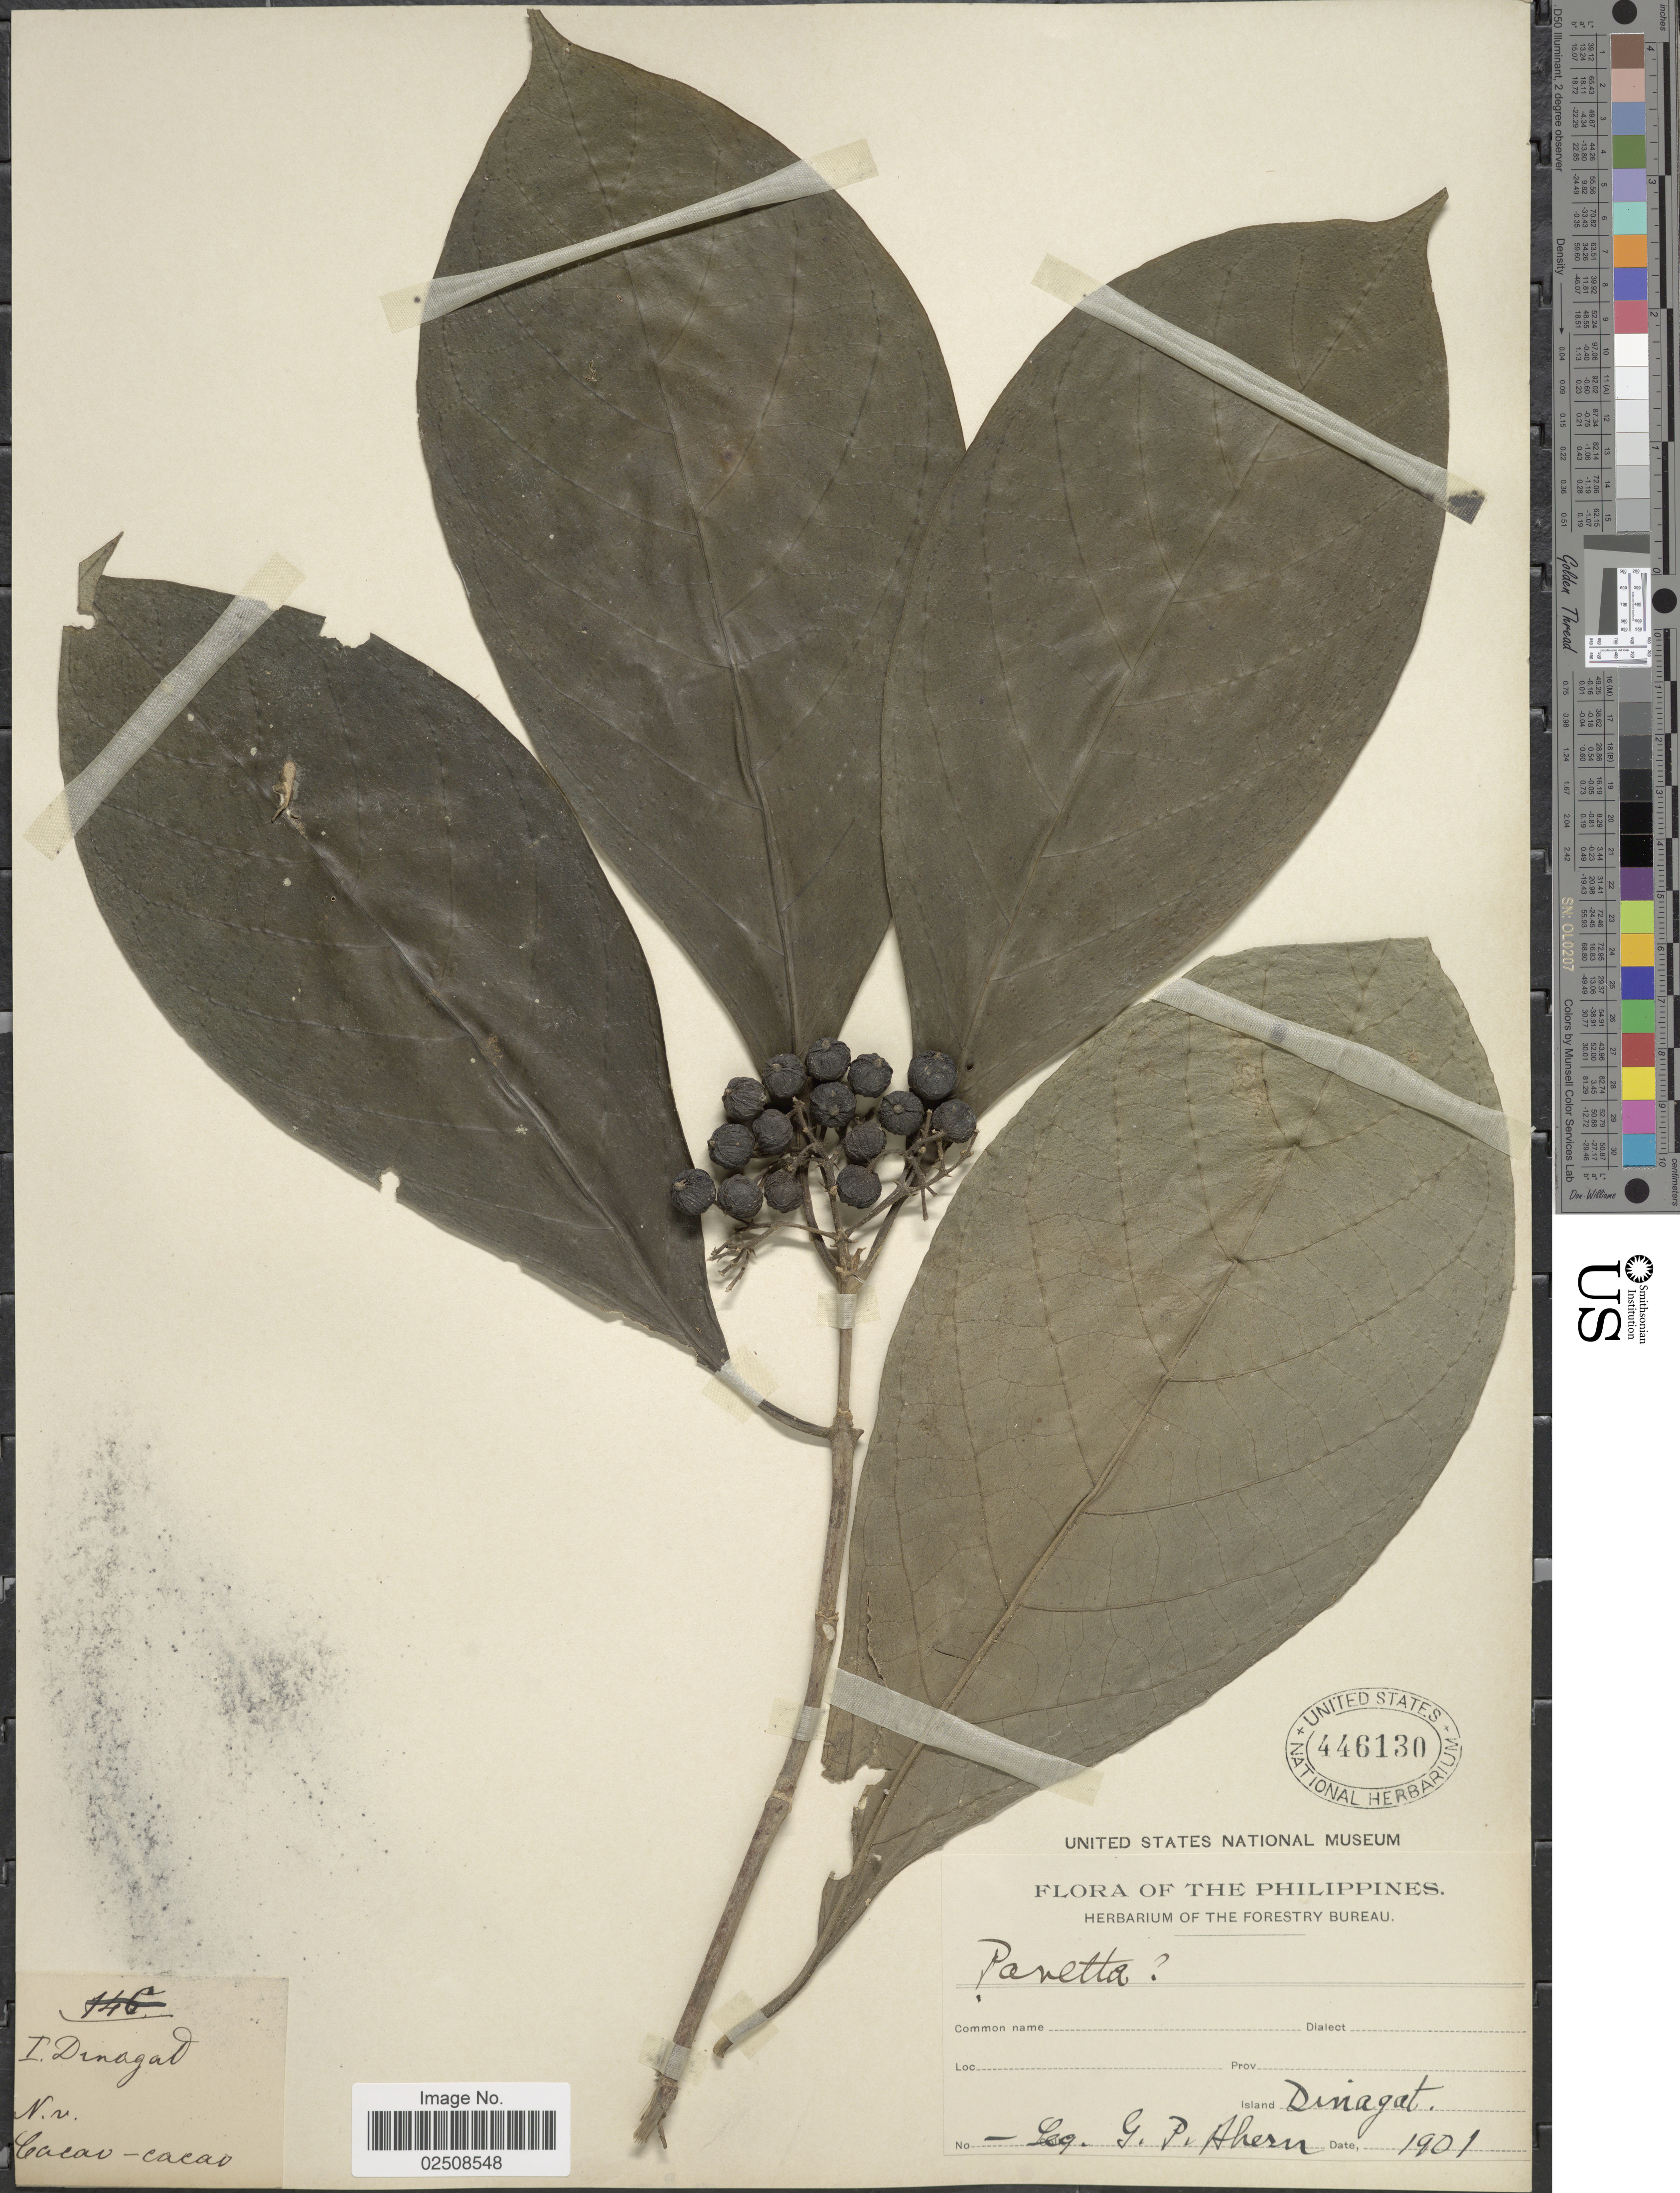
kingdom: Plantae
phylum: Tracheophyta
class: Magnoliopsida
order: Gentianales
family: Rubiaceae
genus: Pavetta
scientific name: Pavetta indica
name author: L.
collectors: G. Ahern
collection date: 1901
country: Philippines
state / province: Caraga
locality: Island Dinagat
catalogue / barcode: US 446130